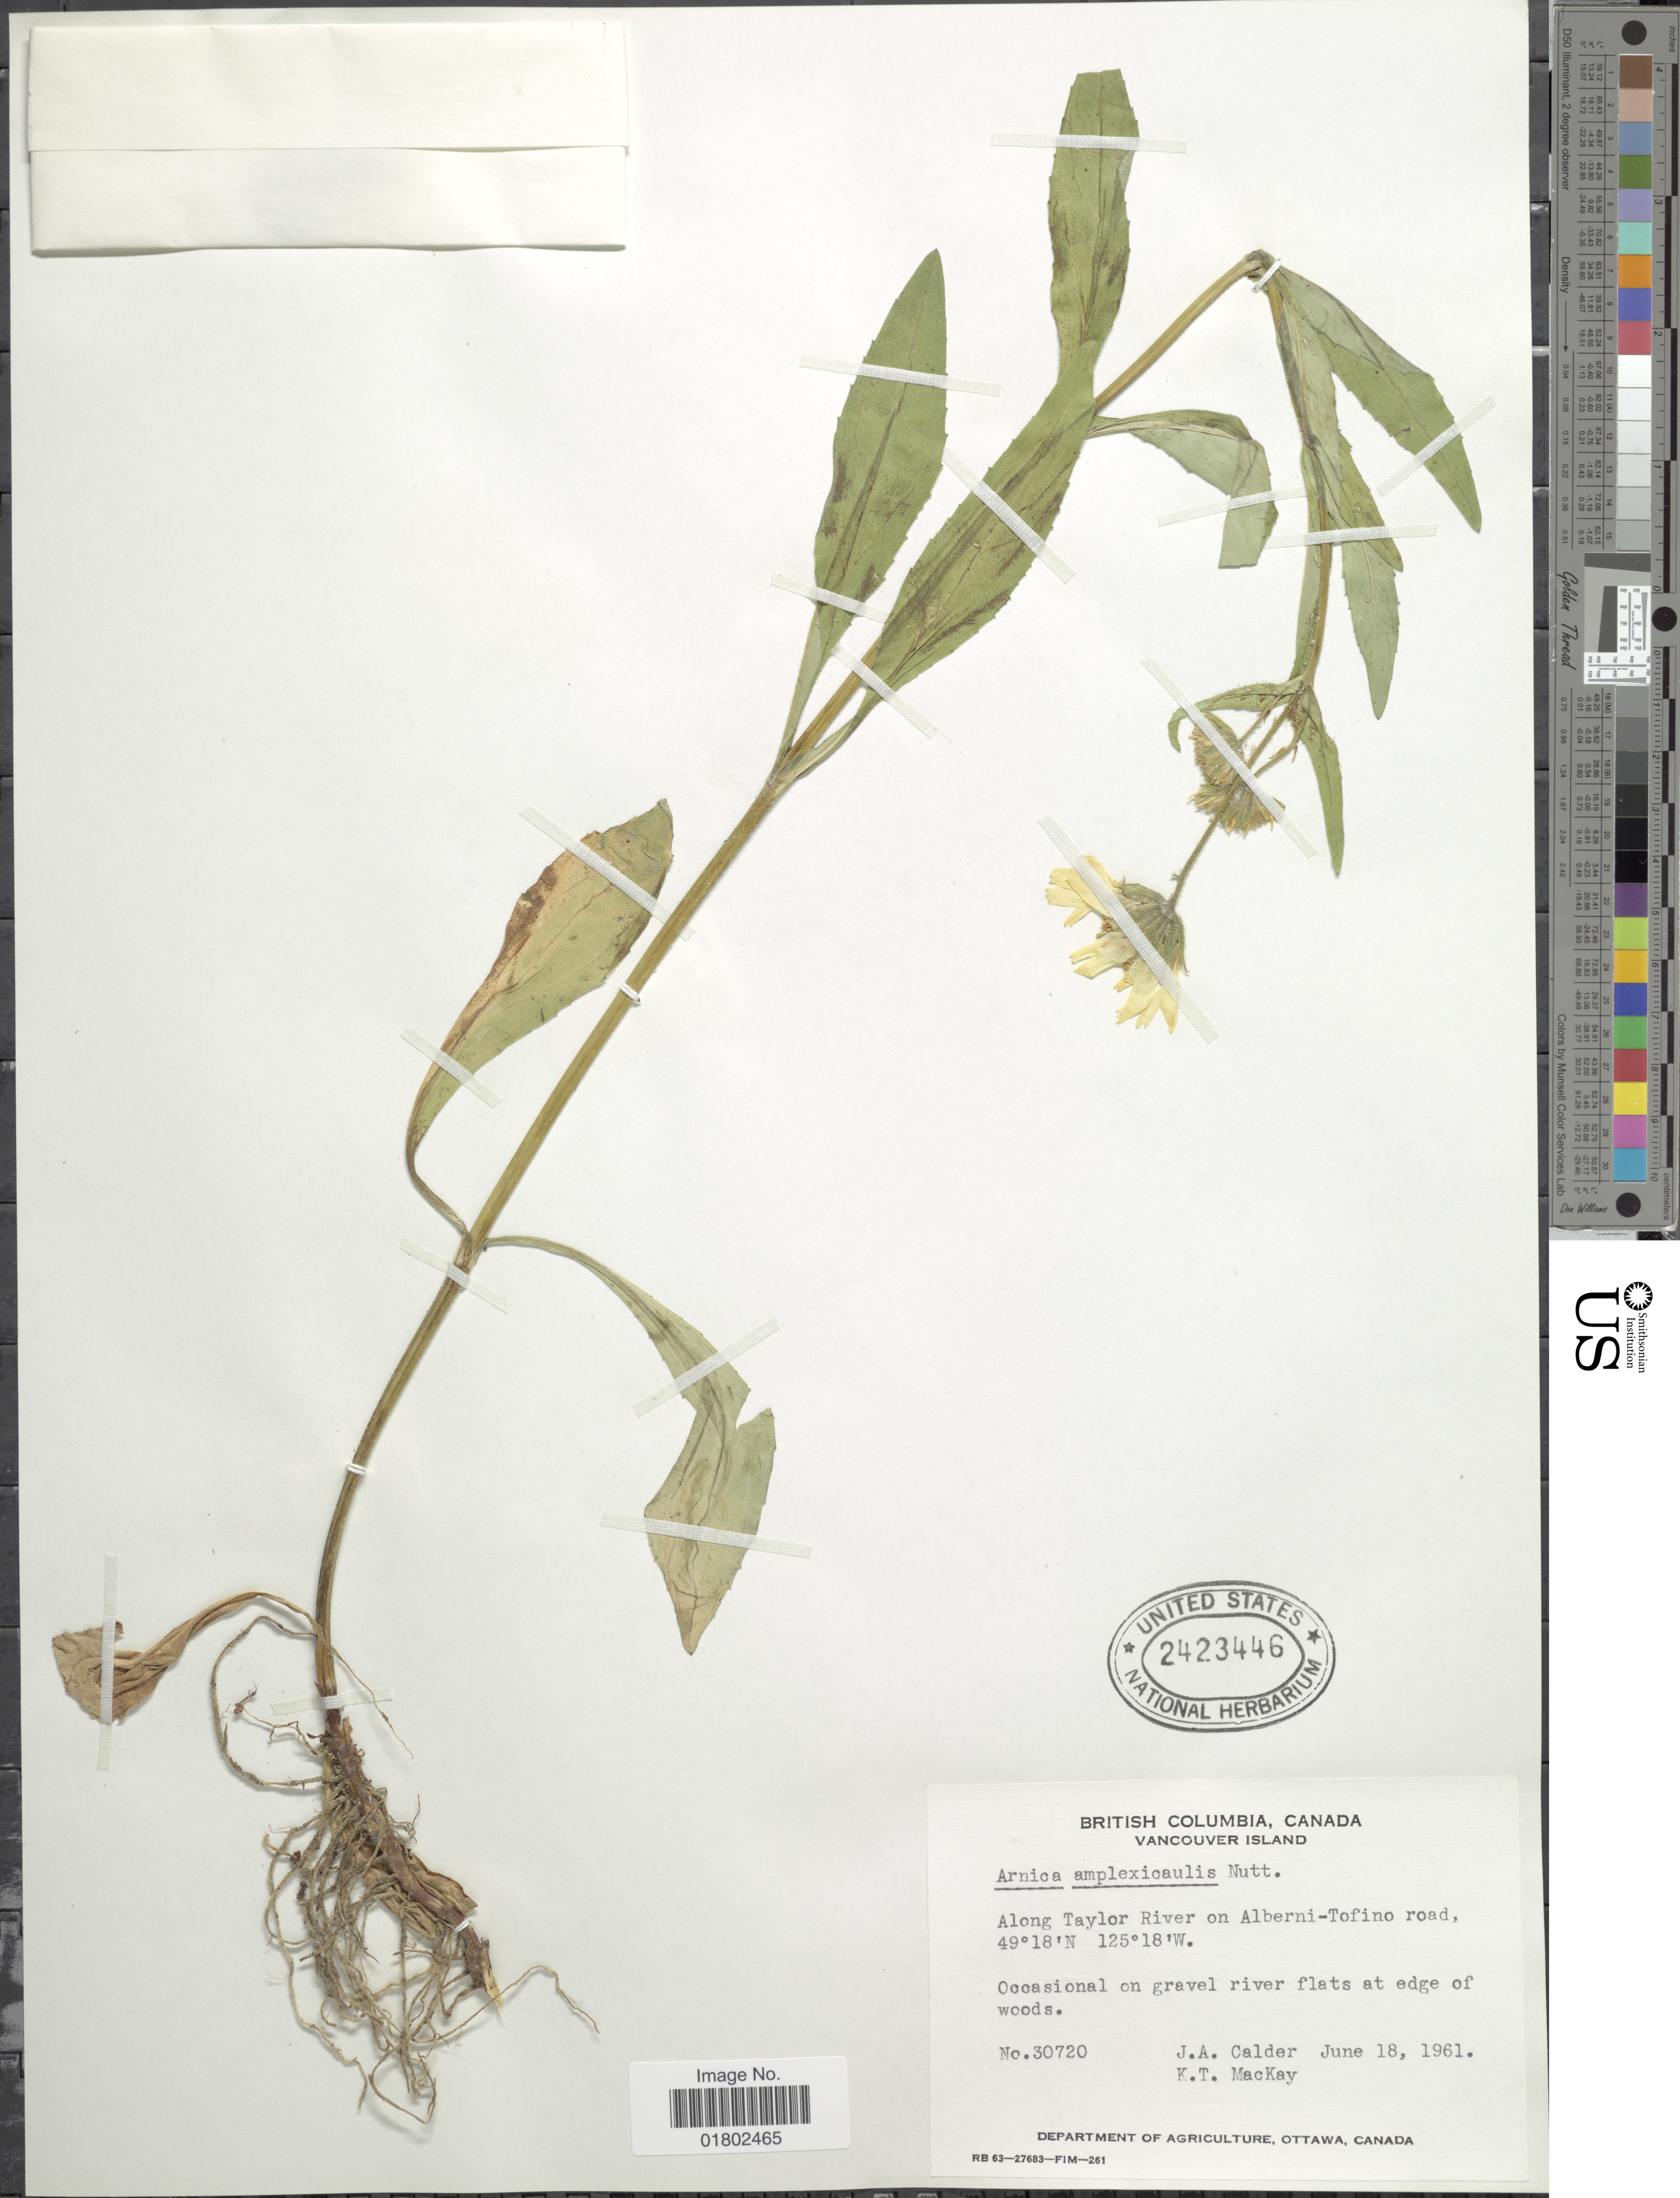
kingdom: Plantae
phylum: Tracheophyta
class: Magnoliopsida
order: Asterales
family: Asteraceae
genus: Arnica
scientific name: Arnica amplexifolia subsp. genuina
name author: Maguire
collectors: J. A. Calder & K. T. Mackay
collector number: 30720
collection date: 1961-06-18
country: Canada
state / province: British Columbia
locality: Vancouver Island, along Taylor River on Alberni-Tofino road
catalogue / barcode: US 2423446